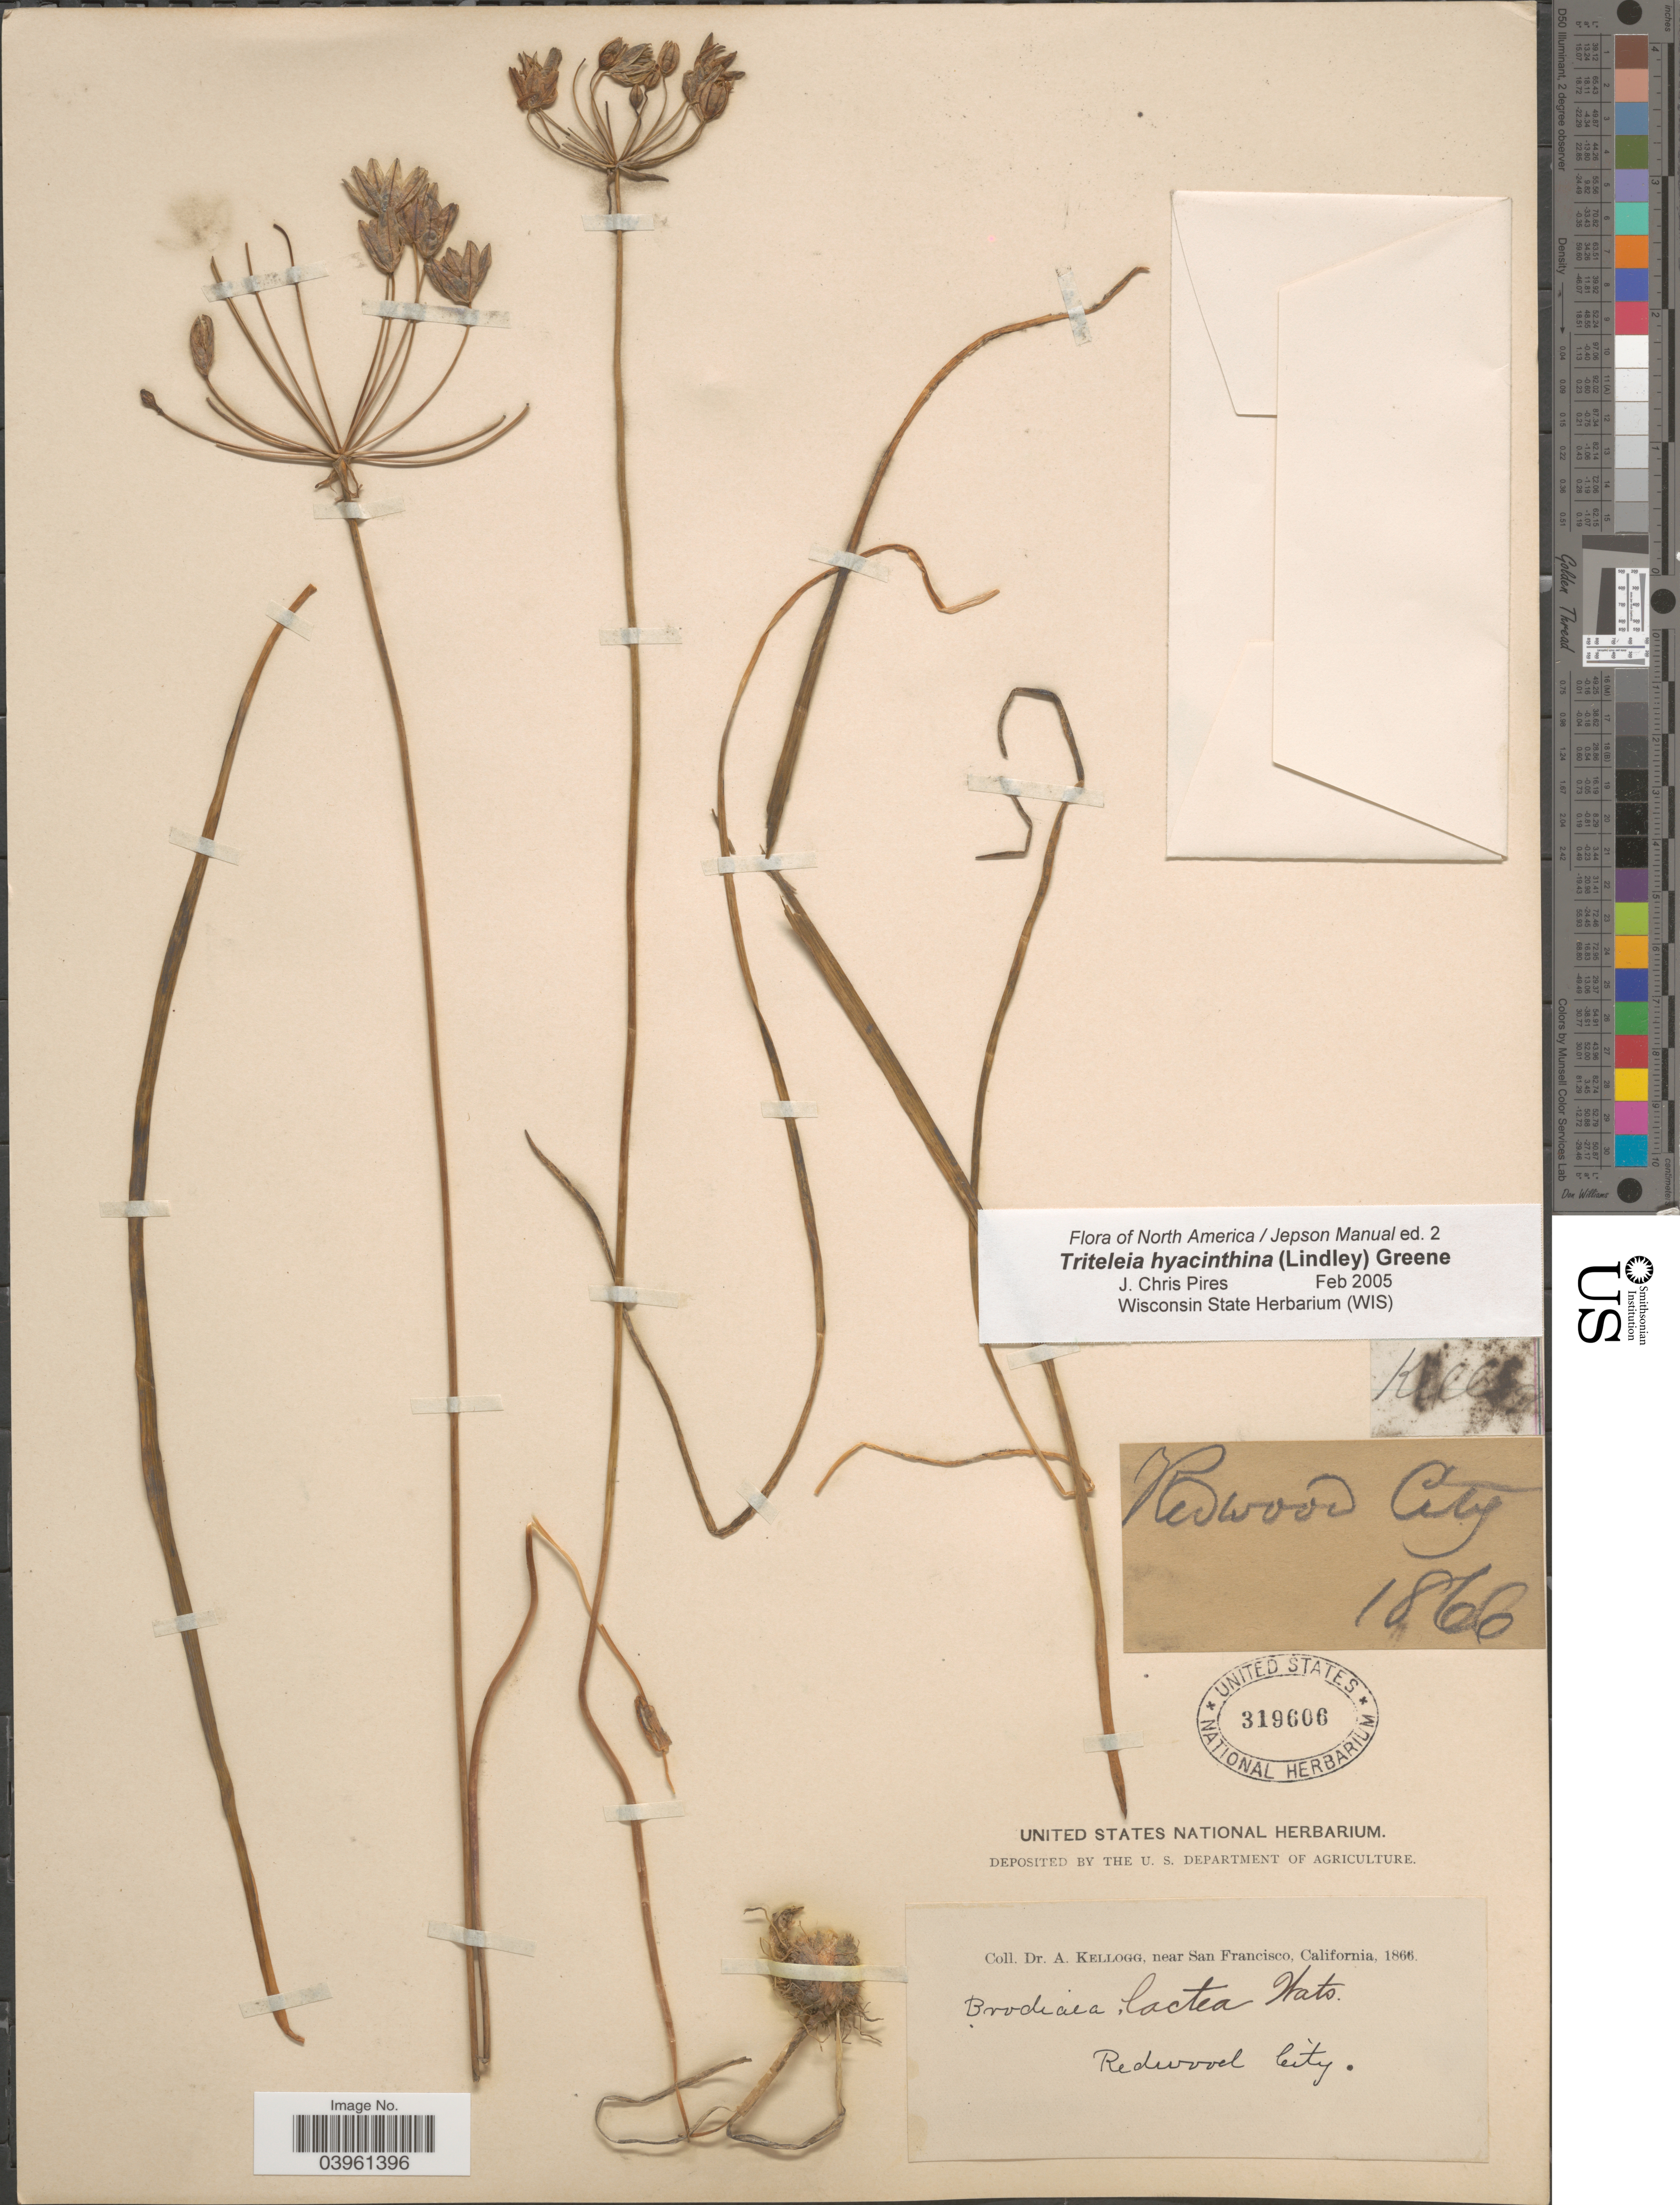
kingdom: Plantae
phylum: Tracheophyta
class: Liliopsida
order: Asparagales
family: Asparagaceae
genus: Triteleia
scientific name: Triteleia hyacinthina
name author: (Lindl.) Greene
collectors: A. Kellogg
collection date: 1866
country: United States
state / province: California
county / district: San Francisco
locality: Near San Francisco. Redwood City.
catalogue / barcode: US 319606